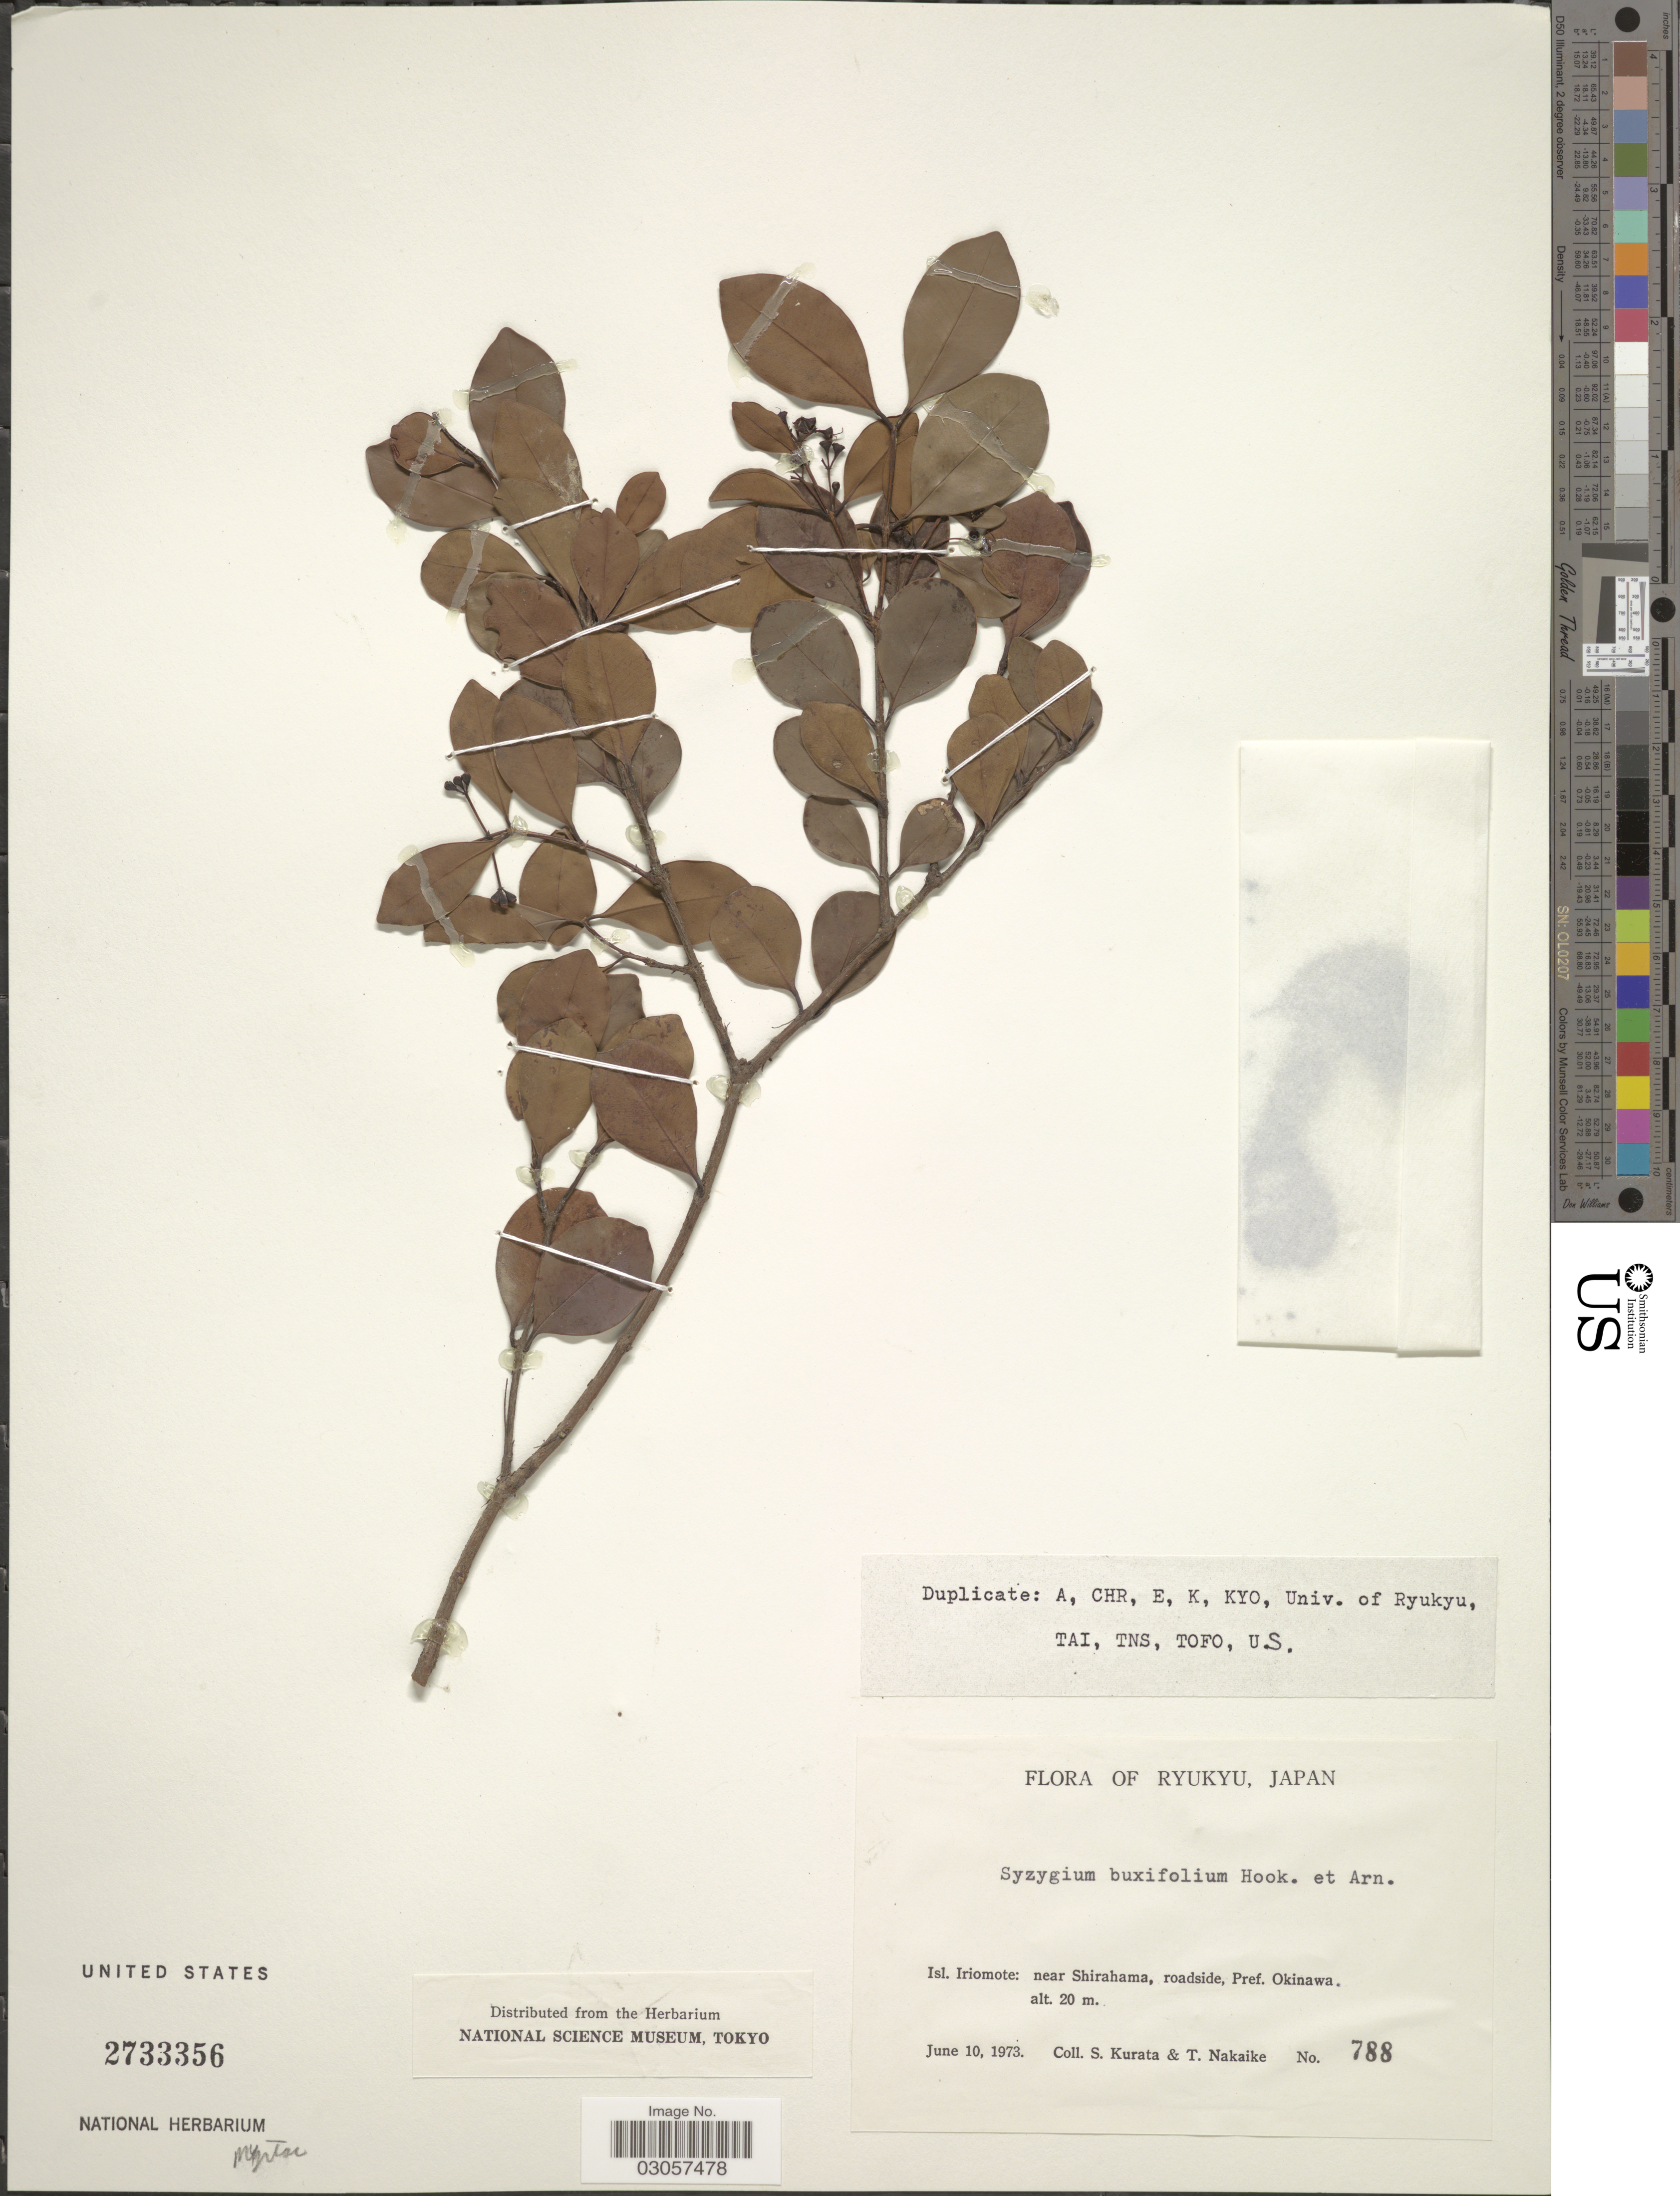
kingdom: Plantae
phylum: Tracheophyta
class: Magnoliopsida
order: Myrtales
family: Myrtaceae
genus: Syzygium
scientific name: Syzygium buxifolium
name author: Hook. & Arn.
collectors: Sa. Kurata & T. Nakaike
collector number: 788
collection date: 1973-06-10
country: Japan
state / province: Okinawa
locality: Ryukyu, Isl. Iriomote: near Shirahama, roadside, Pref. Okinawa.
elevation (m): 20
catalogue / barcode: US 2733356